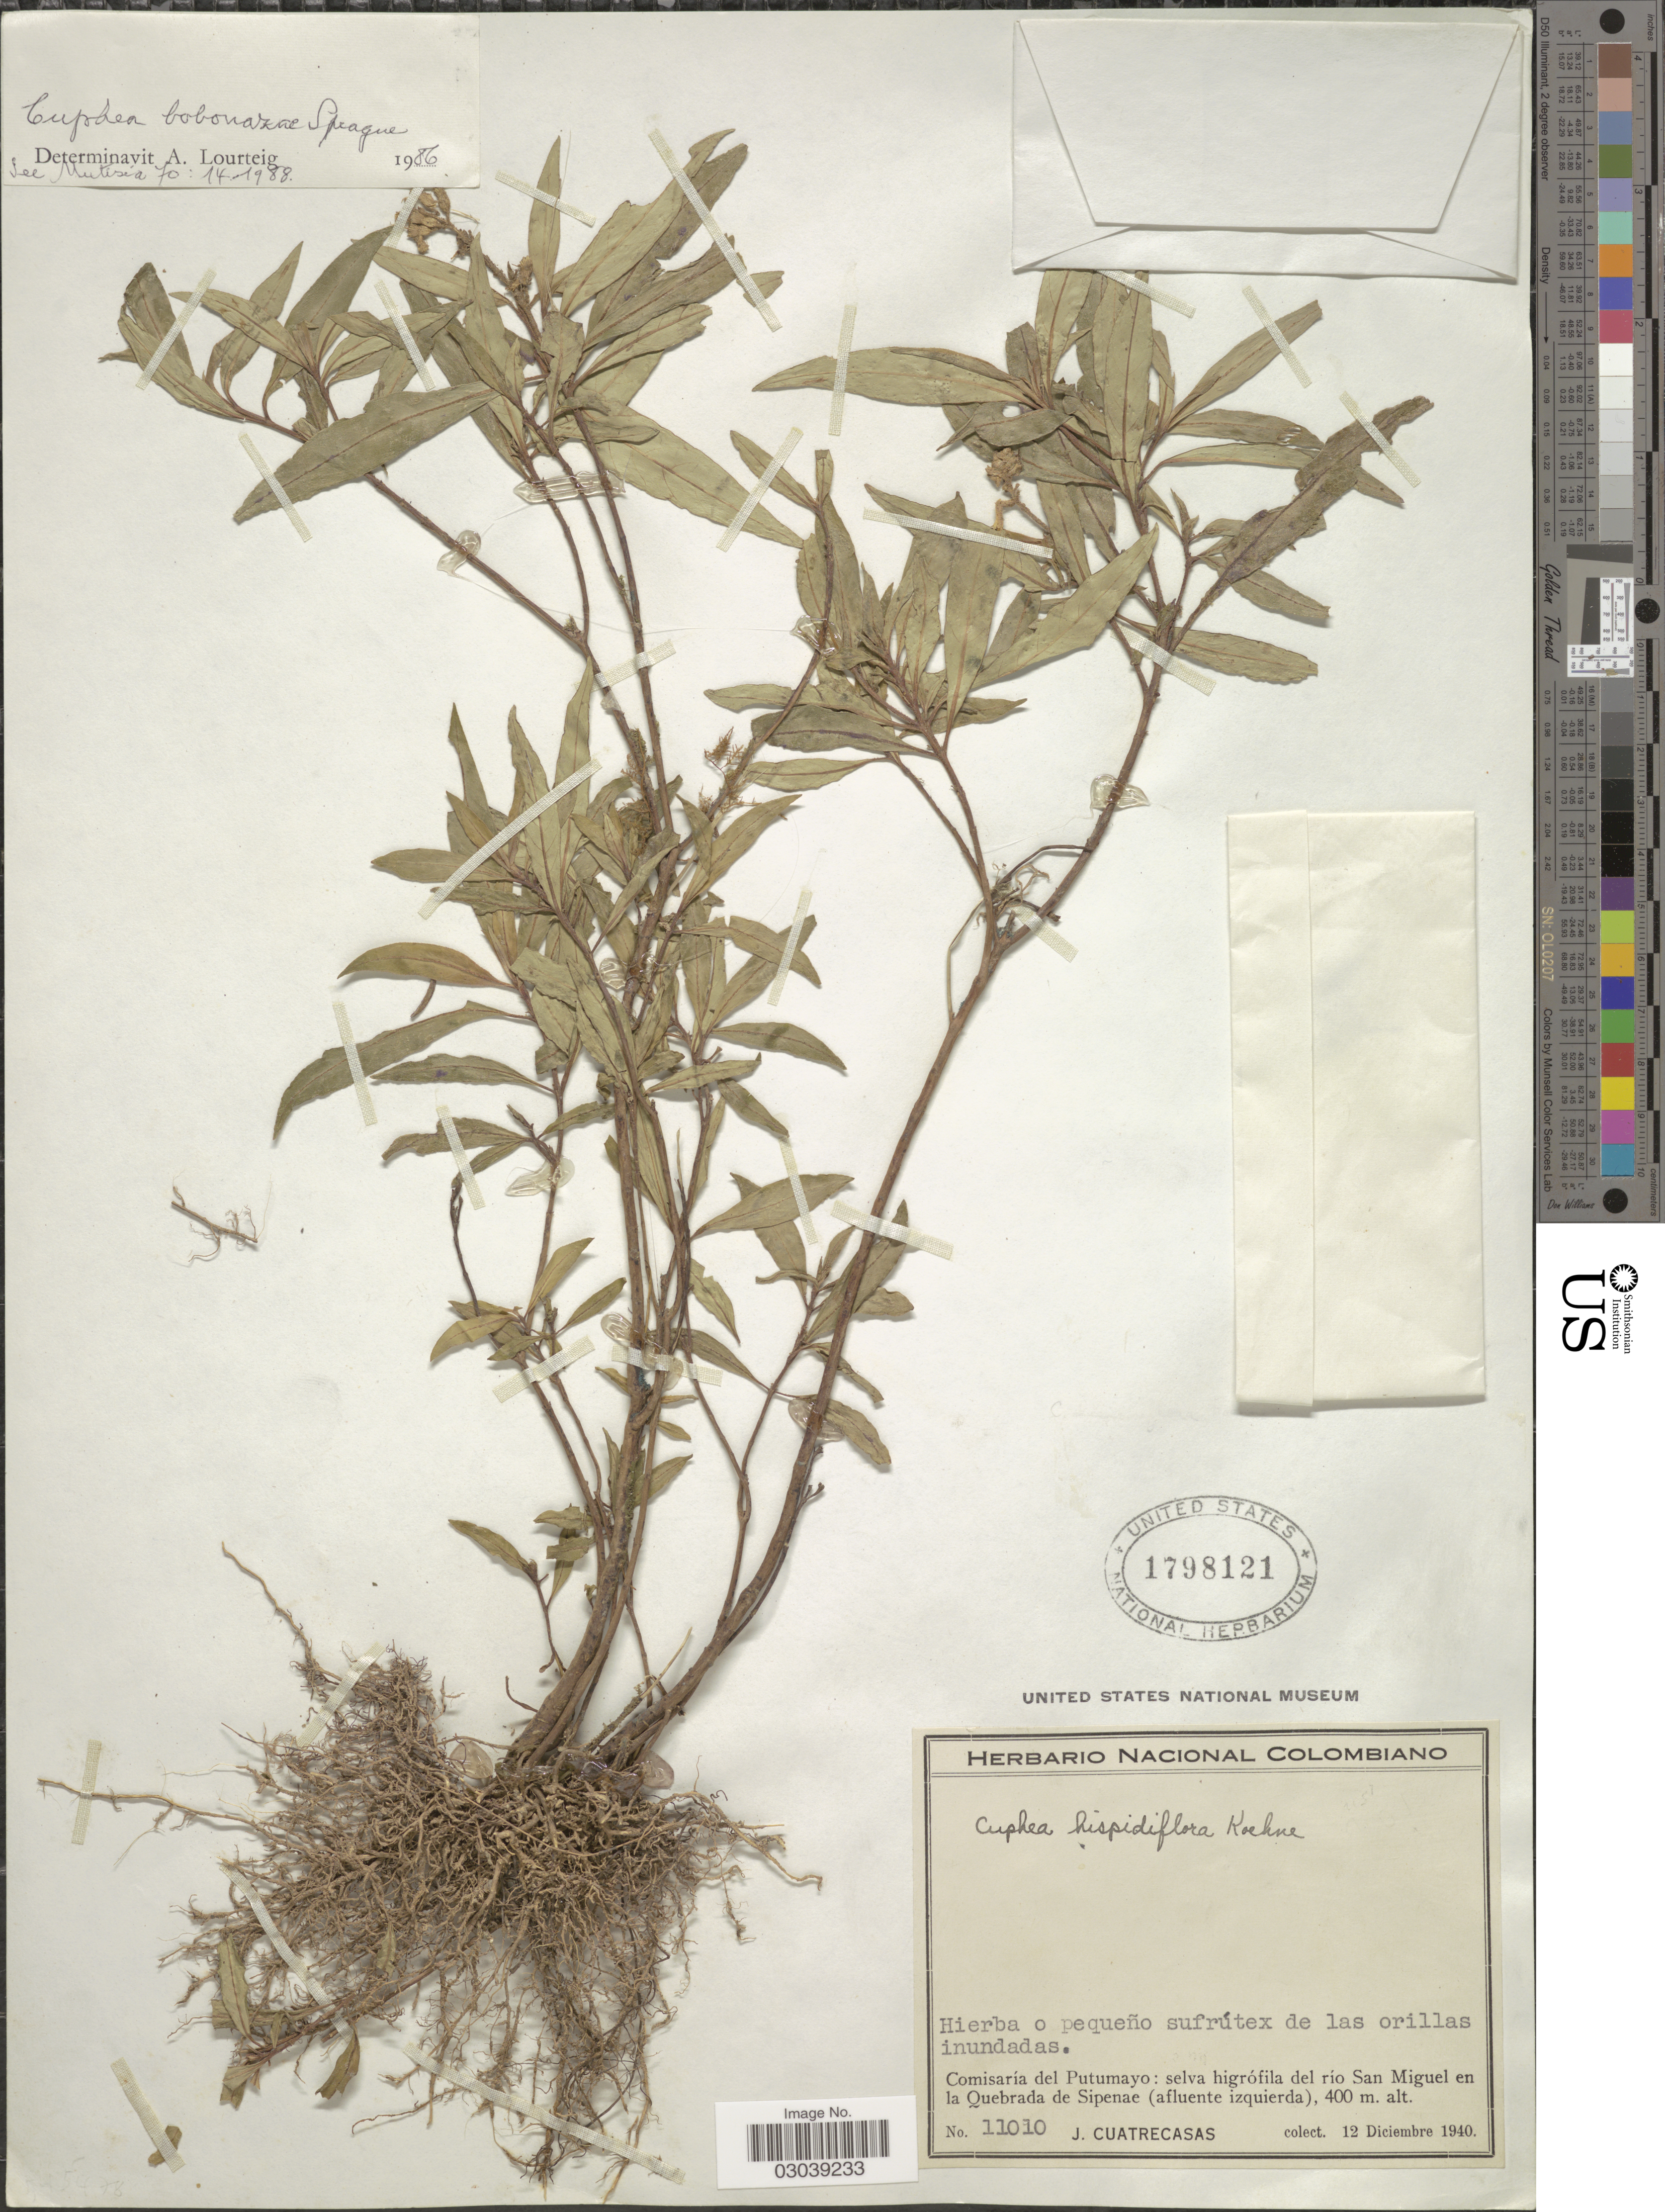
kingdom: Plantae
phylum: Tracheophyta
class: Magnoliopsida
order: Myrtales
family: Lythraceae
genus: Cuphea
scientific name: Cuphea bobonazae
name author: Sprague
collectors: J. Cuatrecasas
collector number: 11010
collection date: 1940-12-12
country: Colombia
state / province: Putumayo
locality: Comisaría del Putumayo: selva higrófila del río San Miguel en la Quebrada de Sipenae (afluente izquierda).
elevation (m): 400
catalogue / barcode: US 1798121